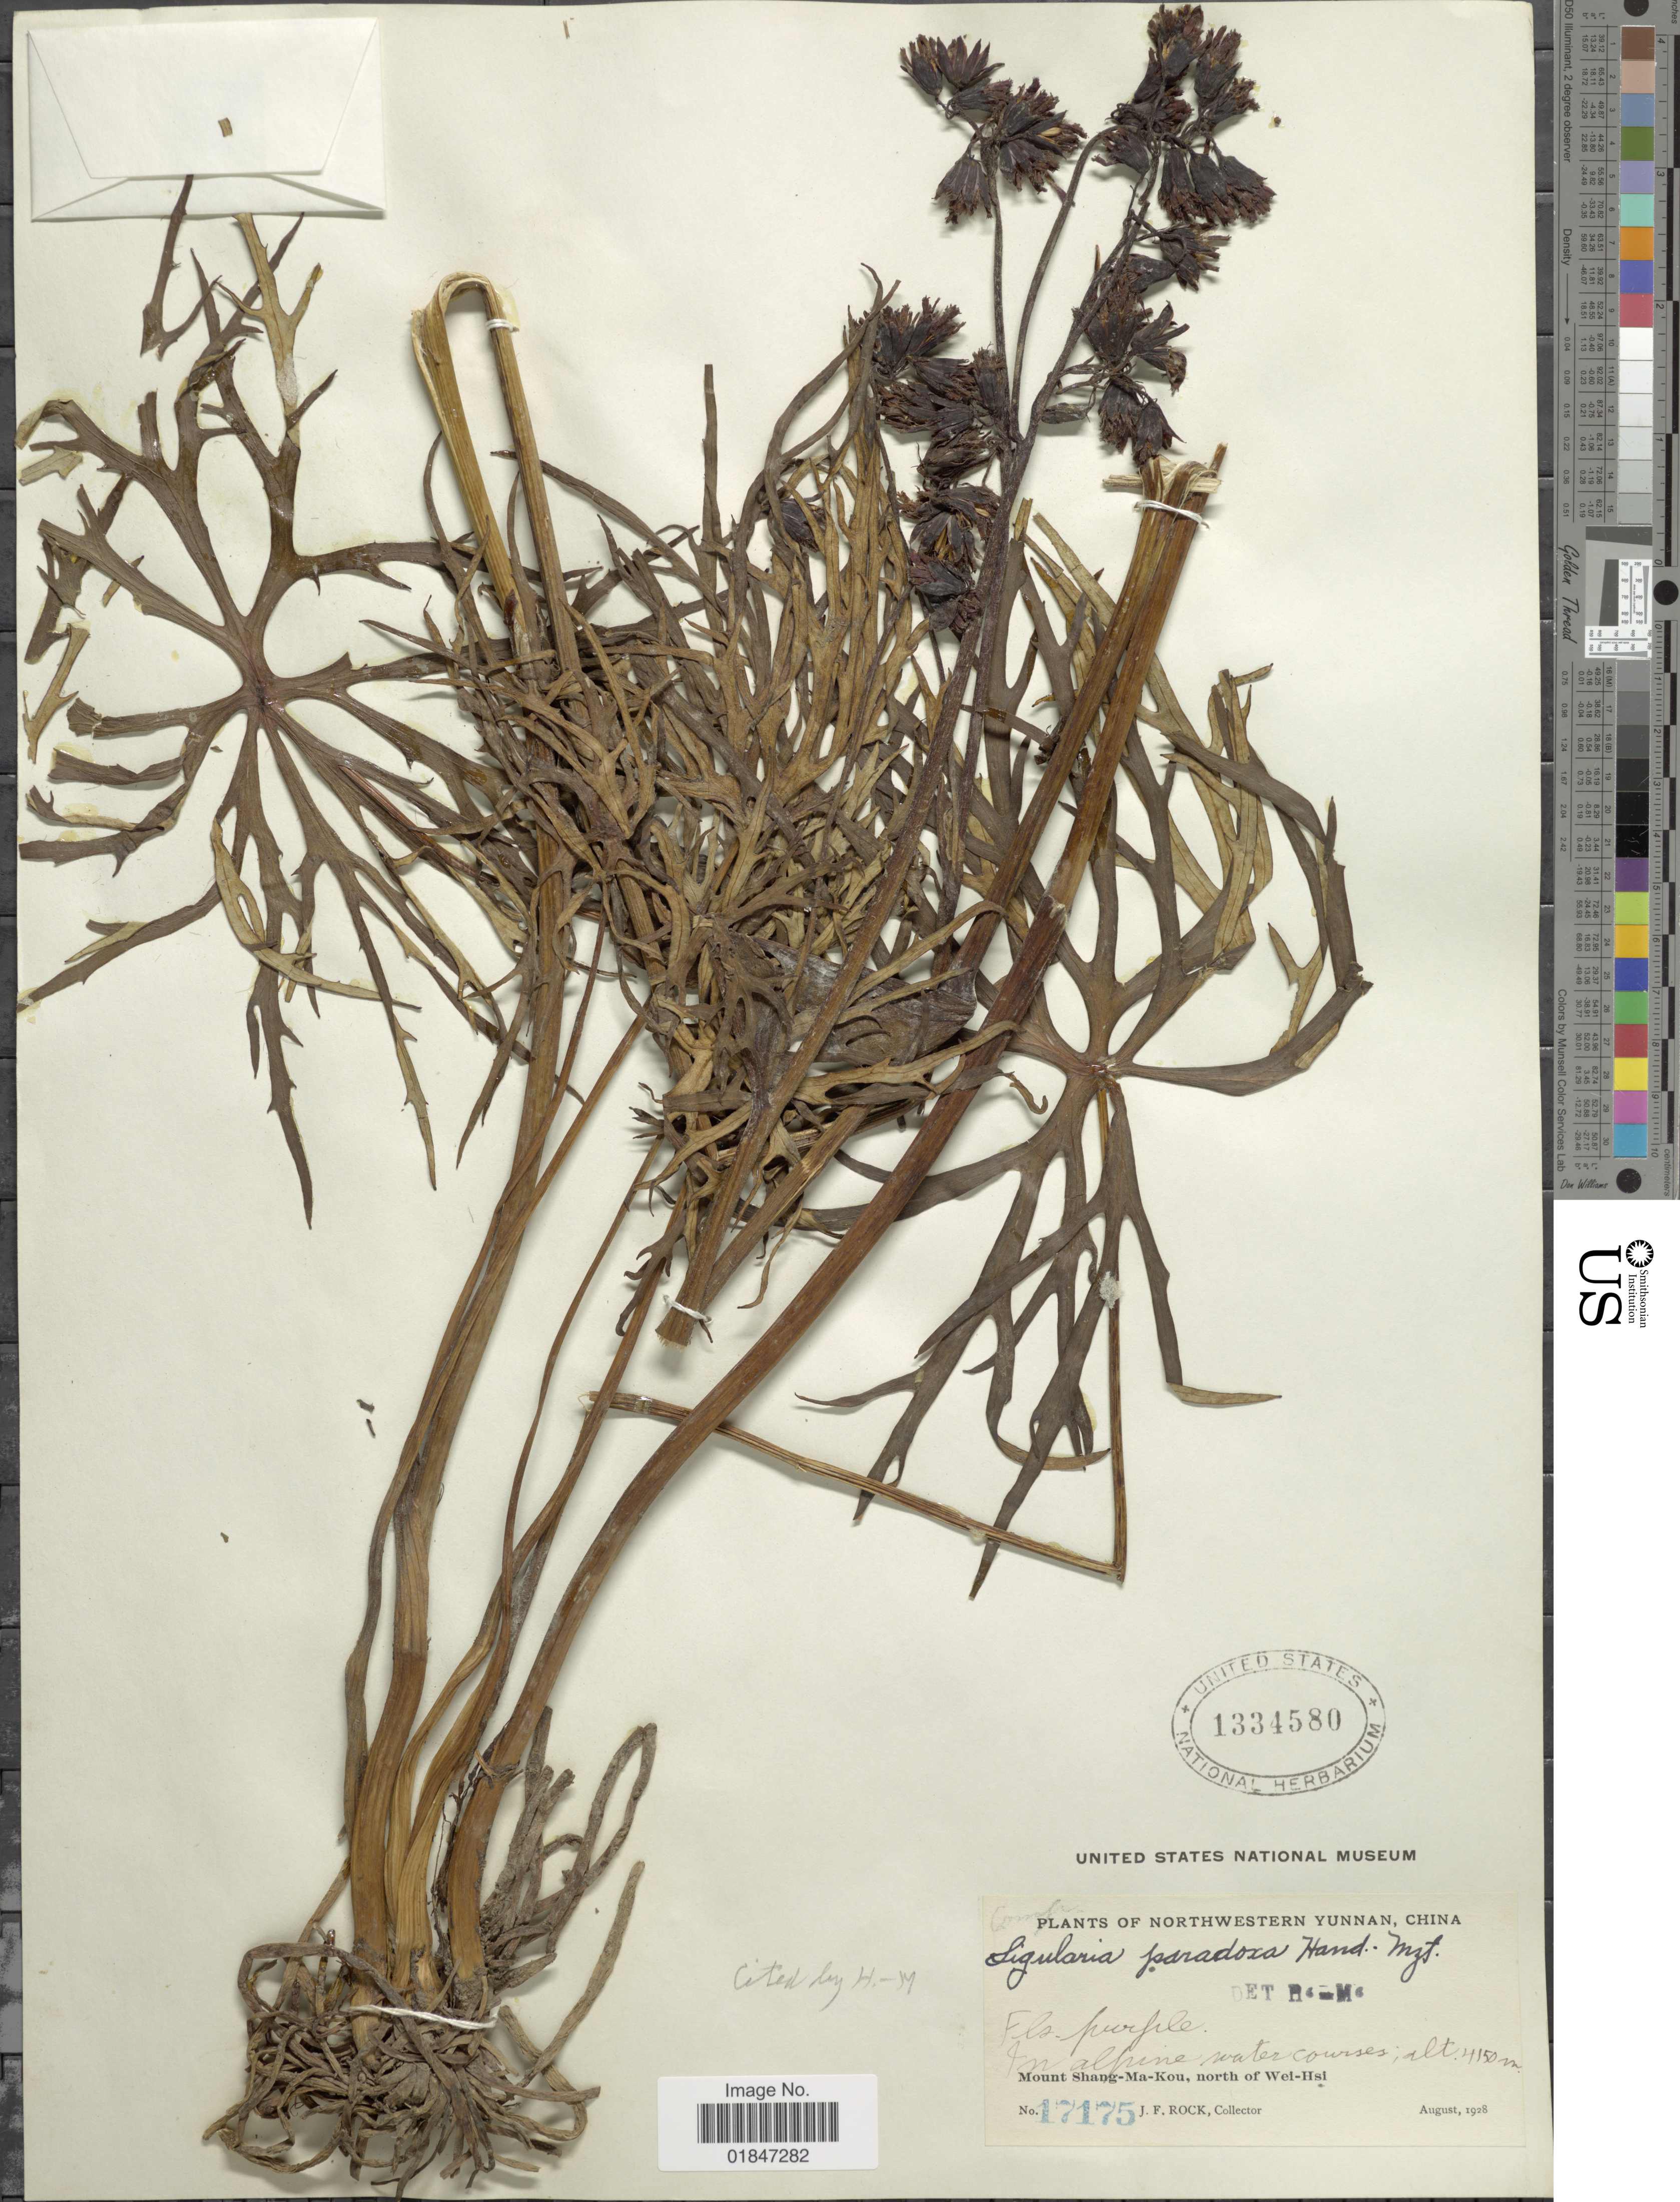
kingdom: Plantae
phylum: Tracheophyta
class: Magnoliopsida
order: Asterales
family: Asteraceae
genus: Ligularia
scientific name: Ligularia paradoxa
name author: Hand.-Mazz.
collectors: J. Rock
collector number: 17175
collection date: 1928-08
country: China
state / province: Yunnan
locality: Northwestern Yunnan, China. Mount Shang-Ma-Kou, north of Wei-Hsi.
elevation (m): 4150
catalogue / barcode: US 1334580